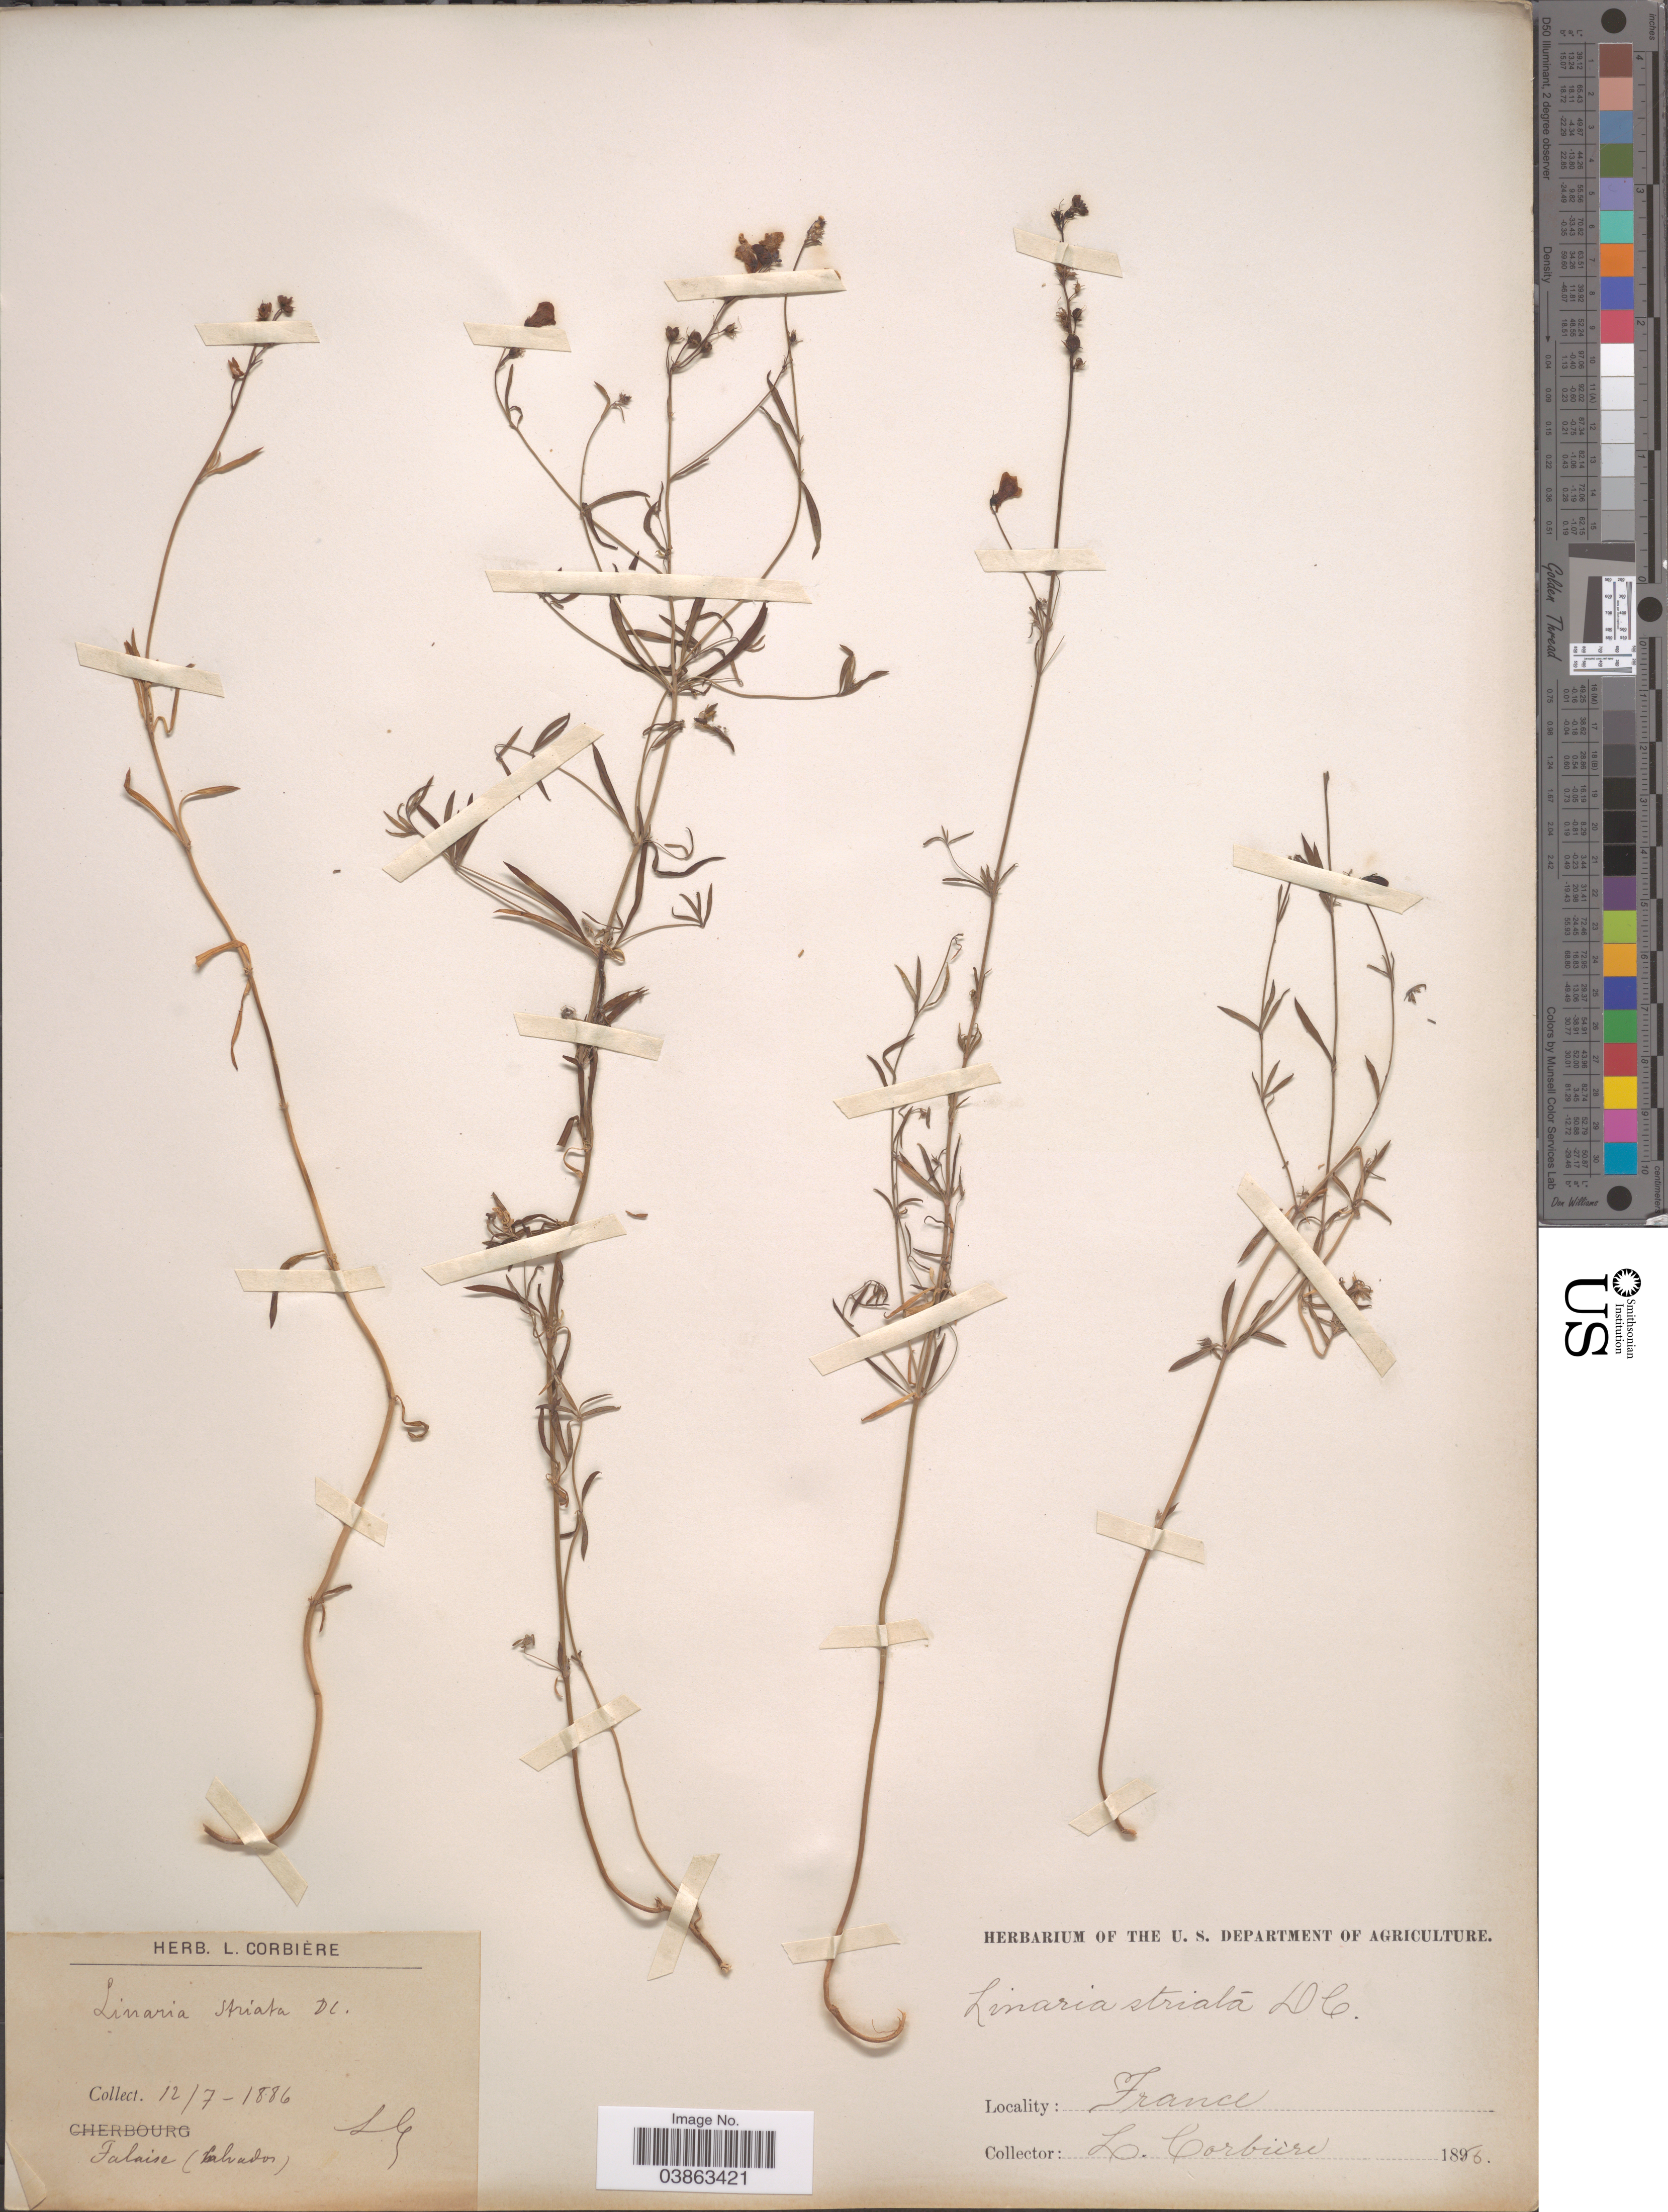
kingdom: Plantae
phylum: Tracheophyta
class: Magnoliopsida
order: Lamiales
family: Plantaginaceae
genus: Linaria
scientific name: Linaria striata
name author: (Lam.) DC.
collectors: L. Corbière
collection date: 1886-07-12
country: France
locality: Falaise (Salvador).